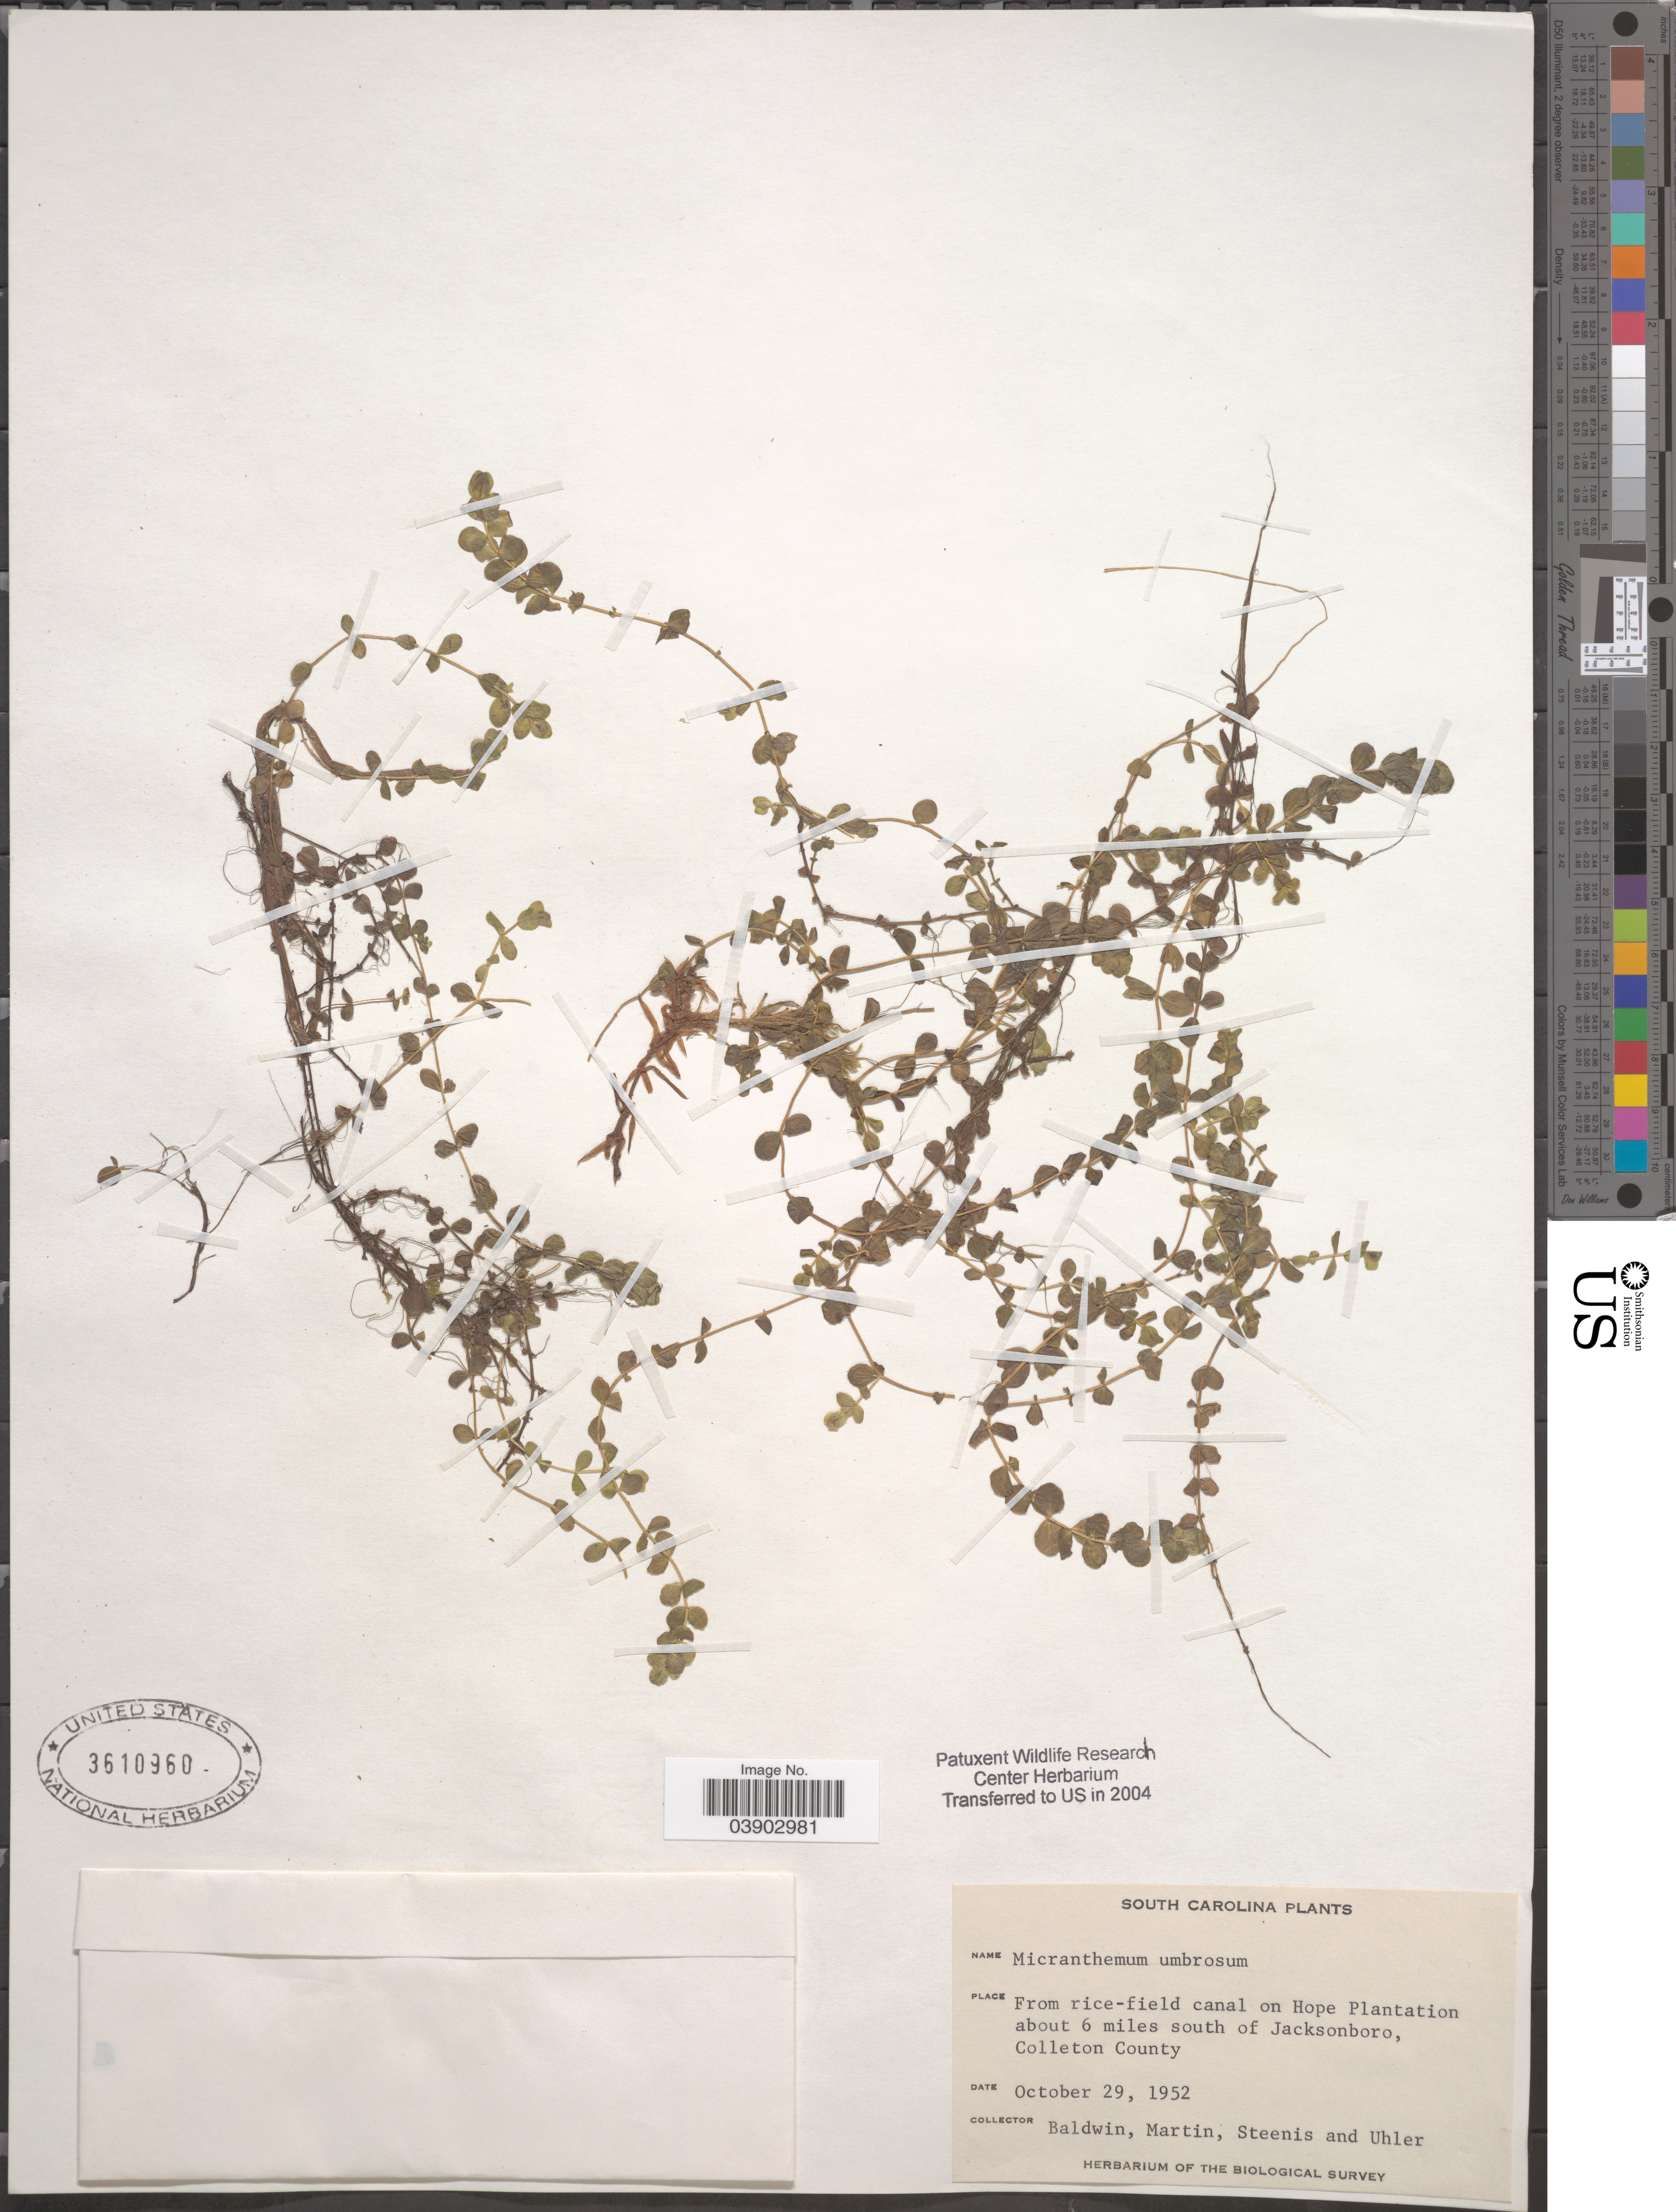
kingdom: Plantae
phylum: Tracheophyta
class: Magnoliopsida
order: Lamiales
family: Linderniaceae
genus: Micranthemum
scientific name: Micranthemum umbrosum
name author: (J.F. Gmel.) S.F. Blake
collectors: -. Baldwin, Martin, --, Steenis & Uhler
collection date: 1952-10-29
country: United States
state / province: South Carolina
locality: From rice-field canal on Hope Plantation about 6 miles south of Jacksonboro, Colleton County.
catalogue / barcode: US 3610960